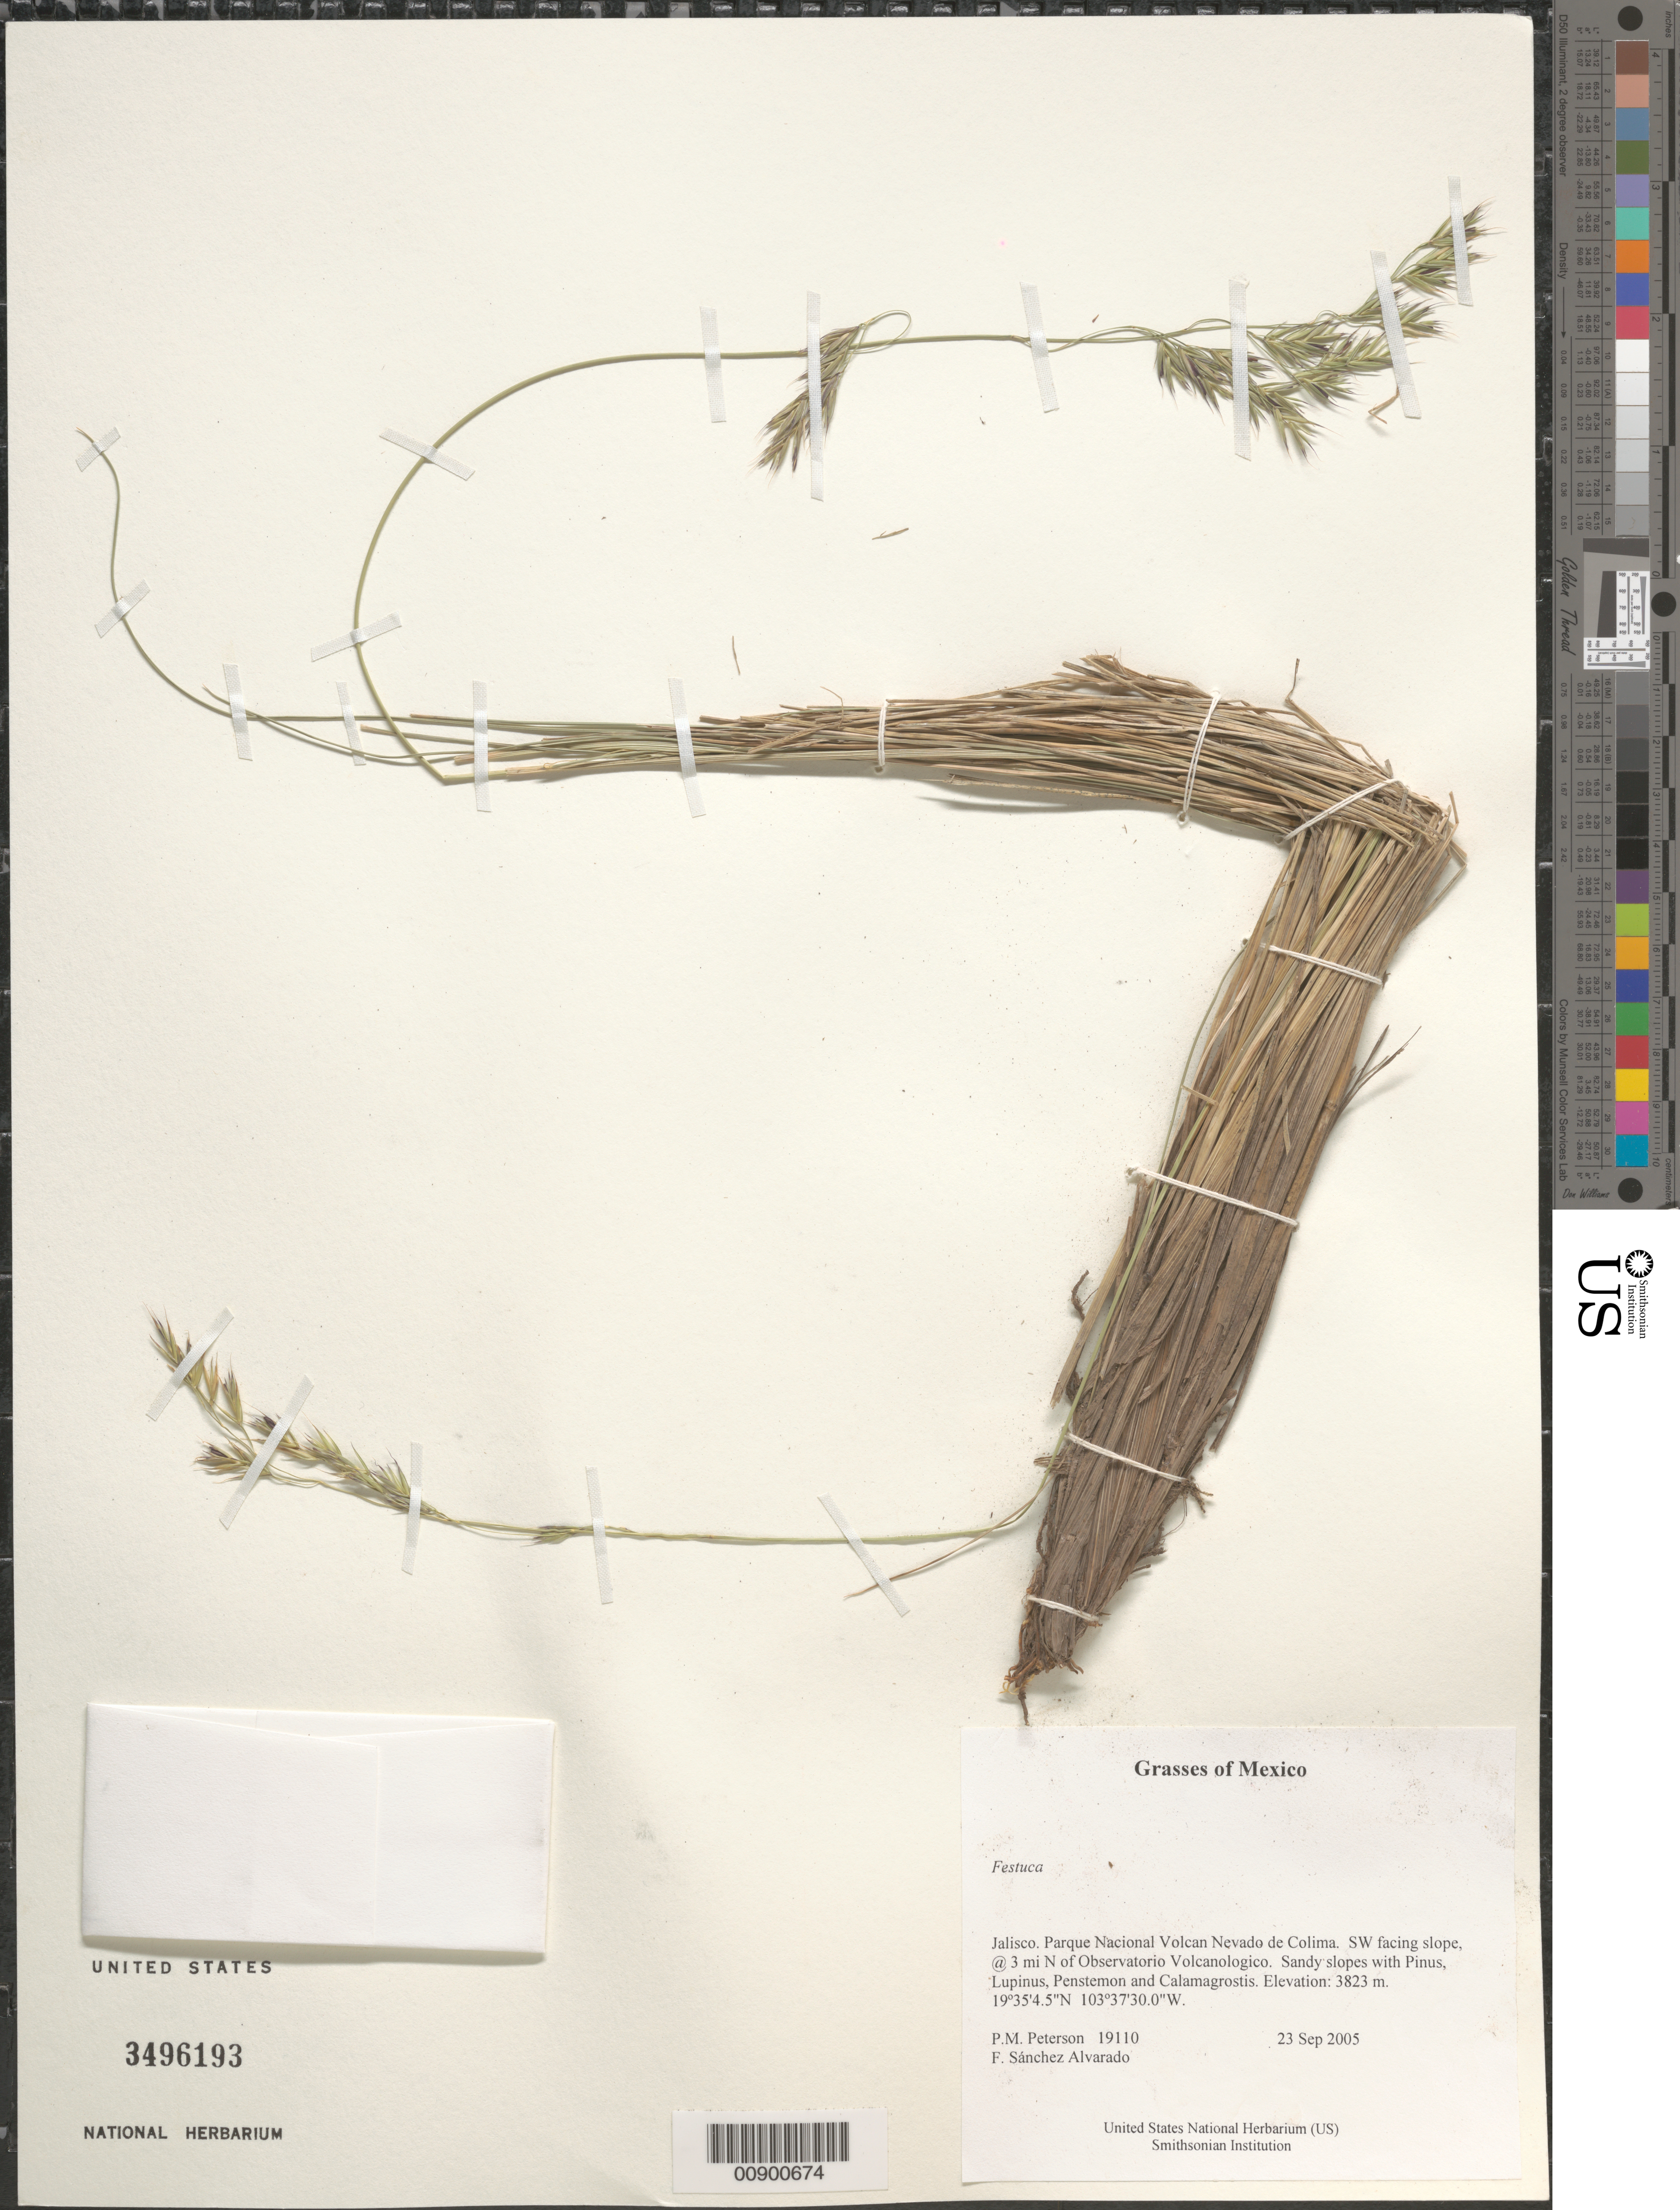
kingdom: Plantae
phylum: Tracheophyta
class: Liliopsida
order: Poales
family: Poaceae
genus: Festuca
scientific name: Festuca sp.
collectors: P. M. Peterson & F. Sánchez Alvarado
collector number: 19110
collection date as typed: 23 Sep 2005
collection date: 2005-09-23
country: Mexico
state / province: Jalisco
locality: Parque Nacional Volcan Nevado de Colima. SW facing slope, @ 3 mi N of Observatorio Volcanologico. Sandy slopes with Pinus, Lupinus, Penstemon and Calamagrostis.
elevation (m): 3823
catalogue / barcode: US 3496193